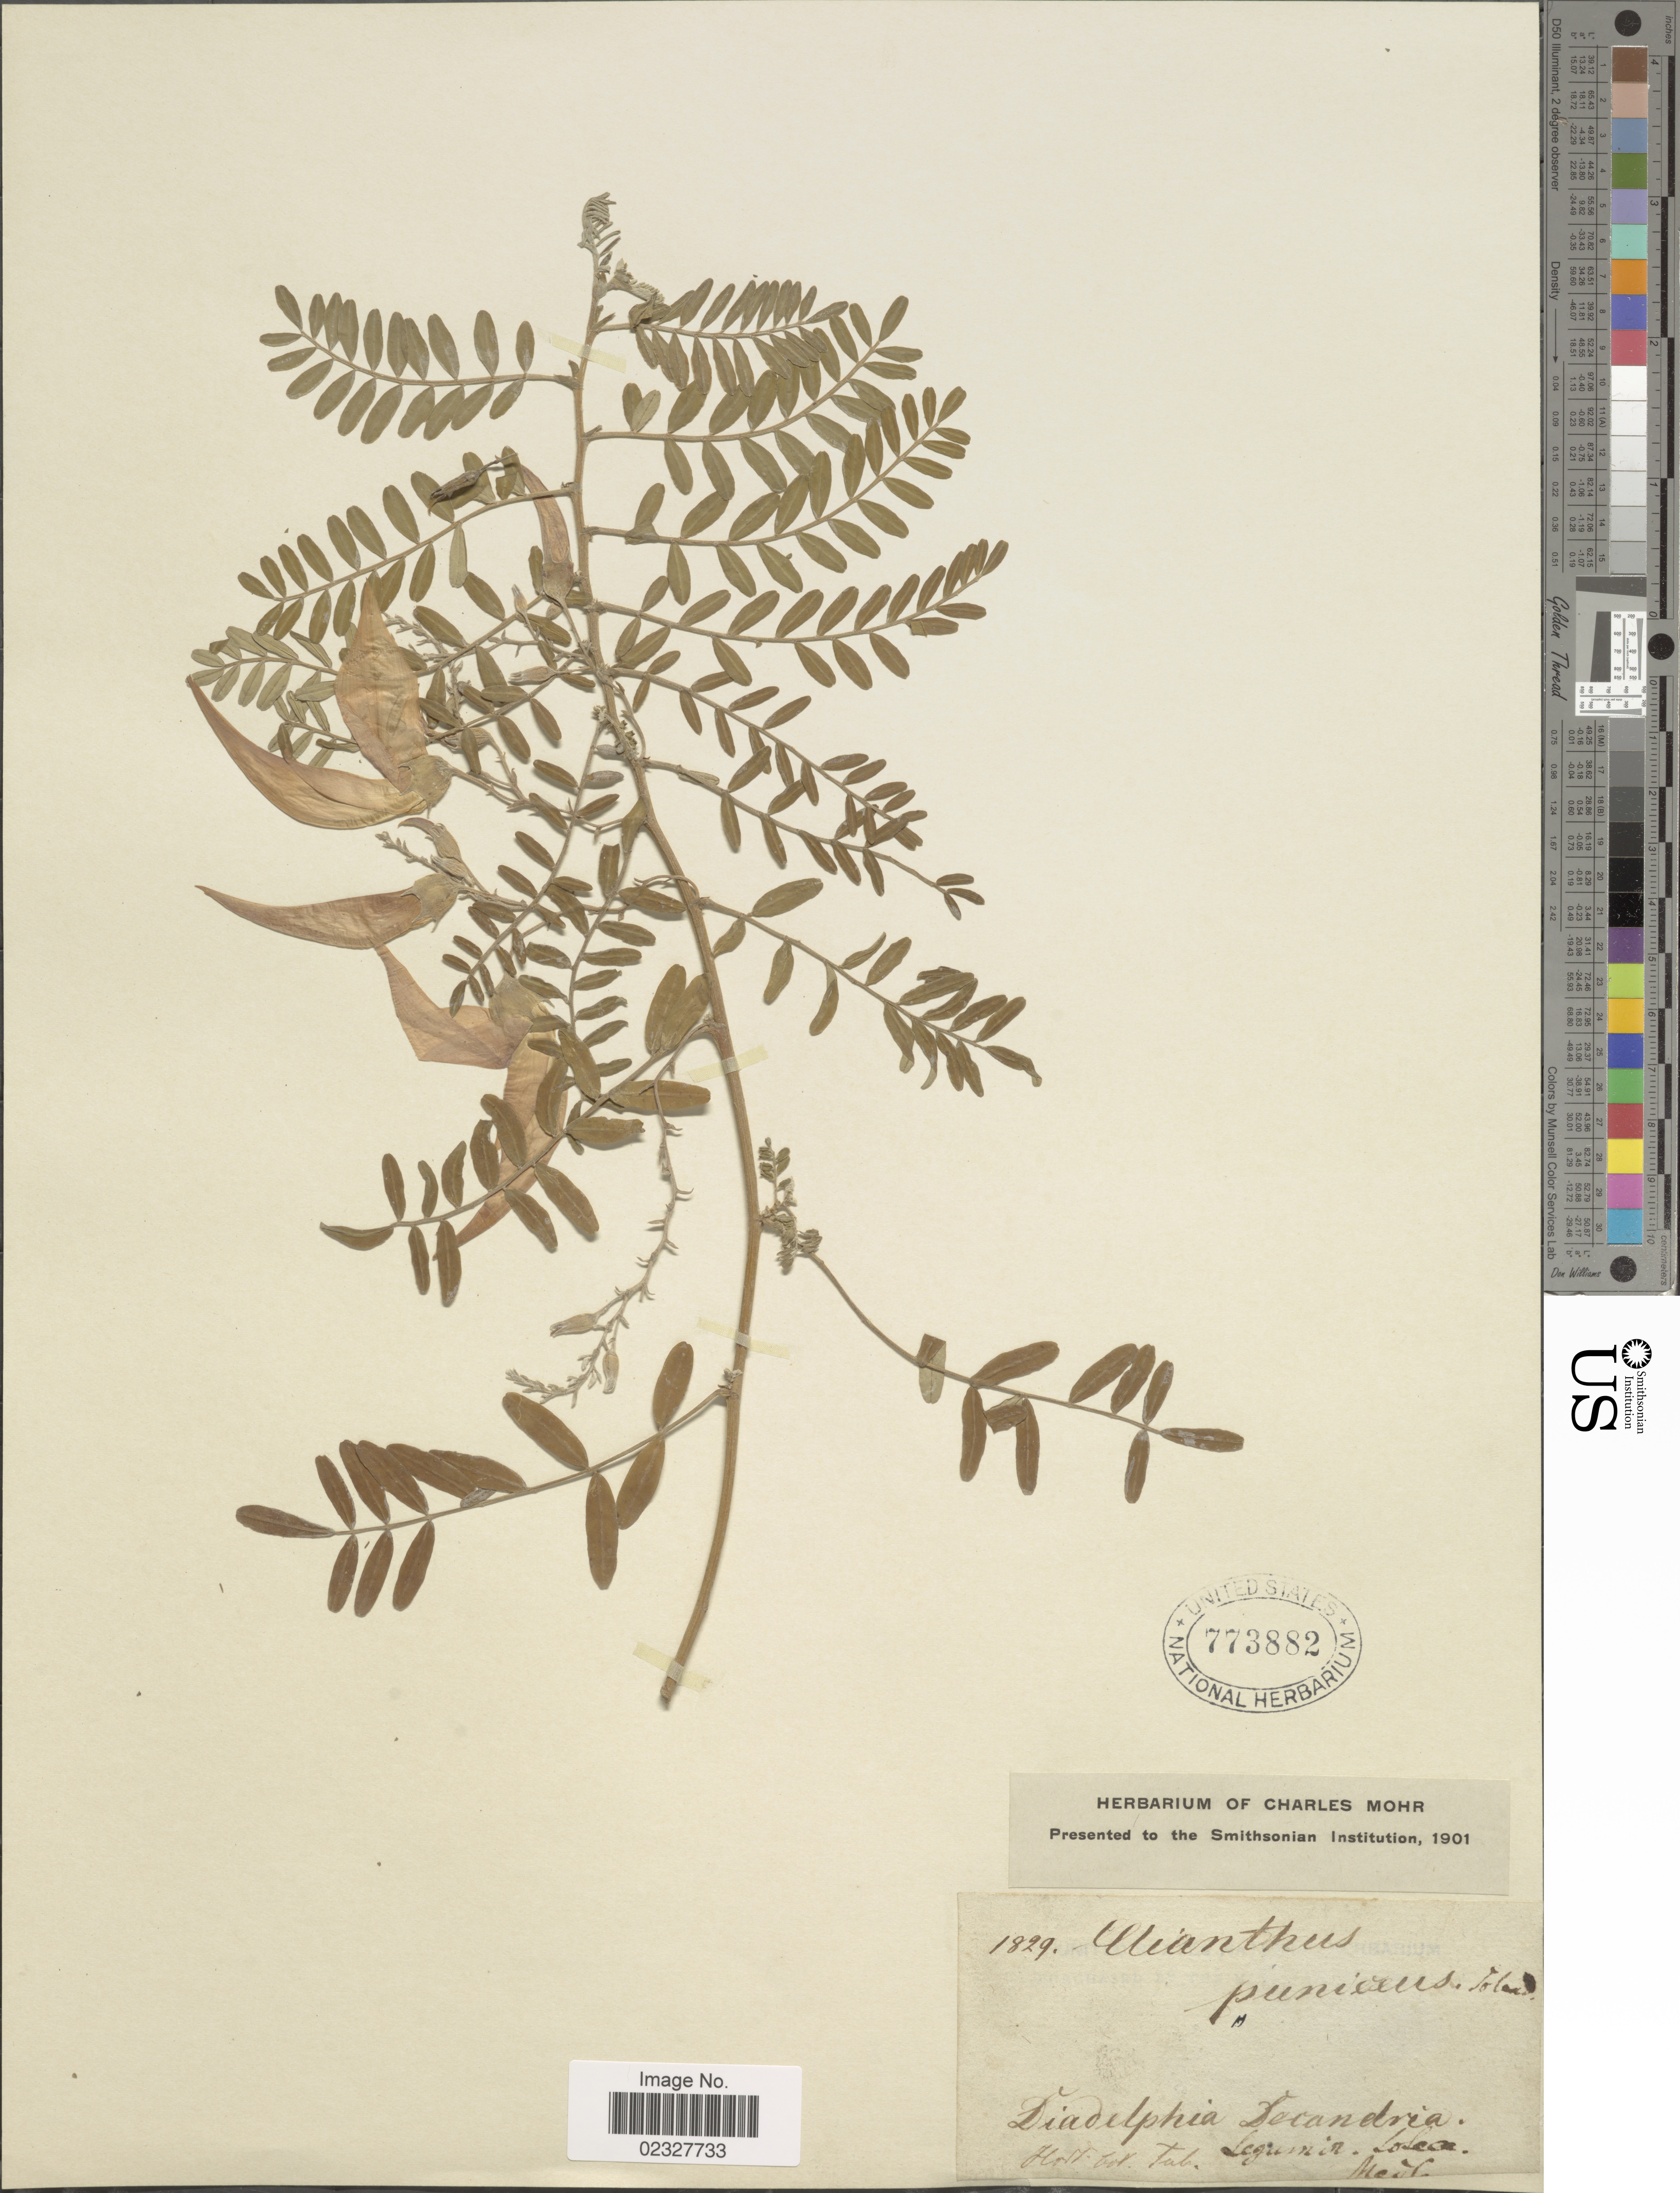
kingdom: Plantae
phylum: Tracheophyta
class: Magnoliopsida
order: Fabales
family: Fabaceae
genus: Clianthus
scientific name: Clianthus puniceus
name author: (G. Don) Sol. & Lindl.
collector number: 1829?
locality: Hort. Bot. Tab [interpreted].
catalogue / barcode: US 773882